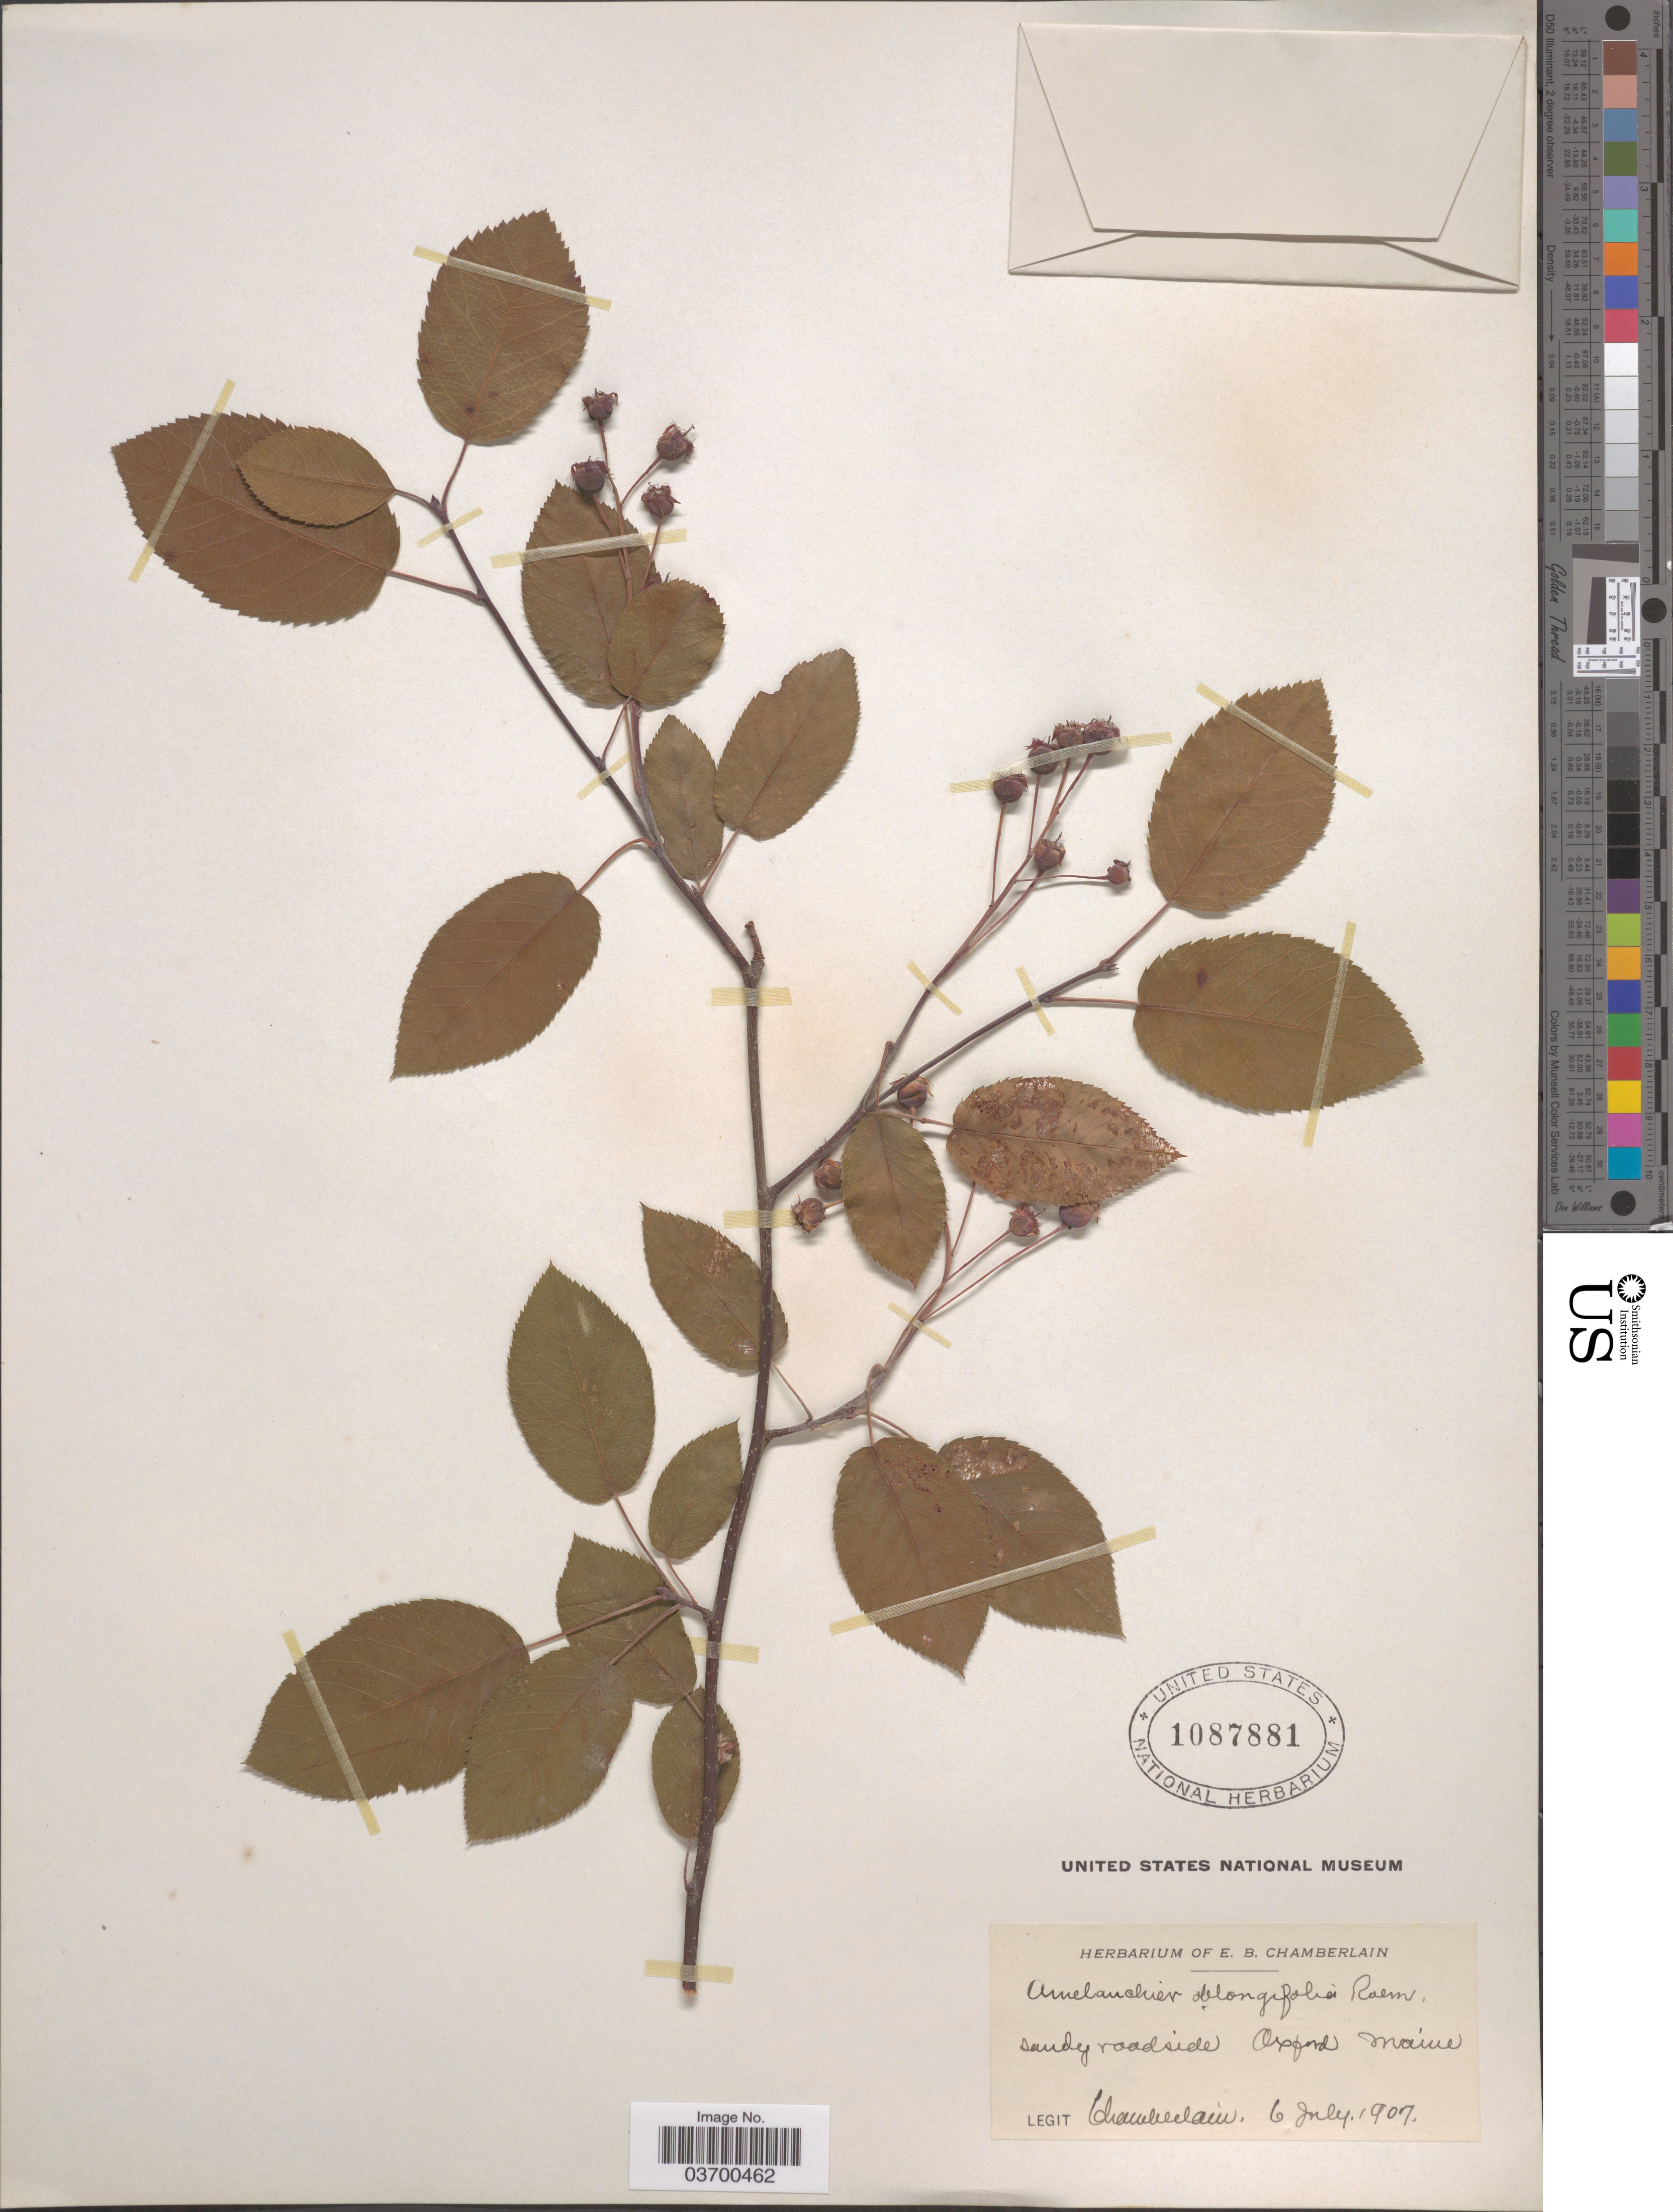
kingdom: Plantae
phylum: Tracheophyta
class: Magnoliopsida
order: Rosales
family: Rosaceae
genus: Amelanchier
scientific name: Amelanchier canadensis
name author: (L.) Medic.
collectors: E. Chamberlain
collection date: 1907-07-06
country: United States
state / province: Maine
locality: Sandy roadside Oxford Maine.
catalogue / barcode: US 1087881